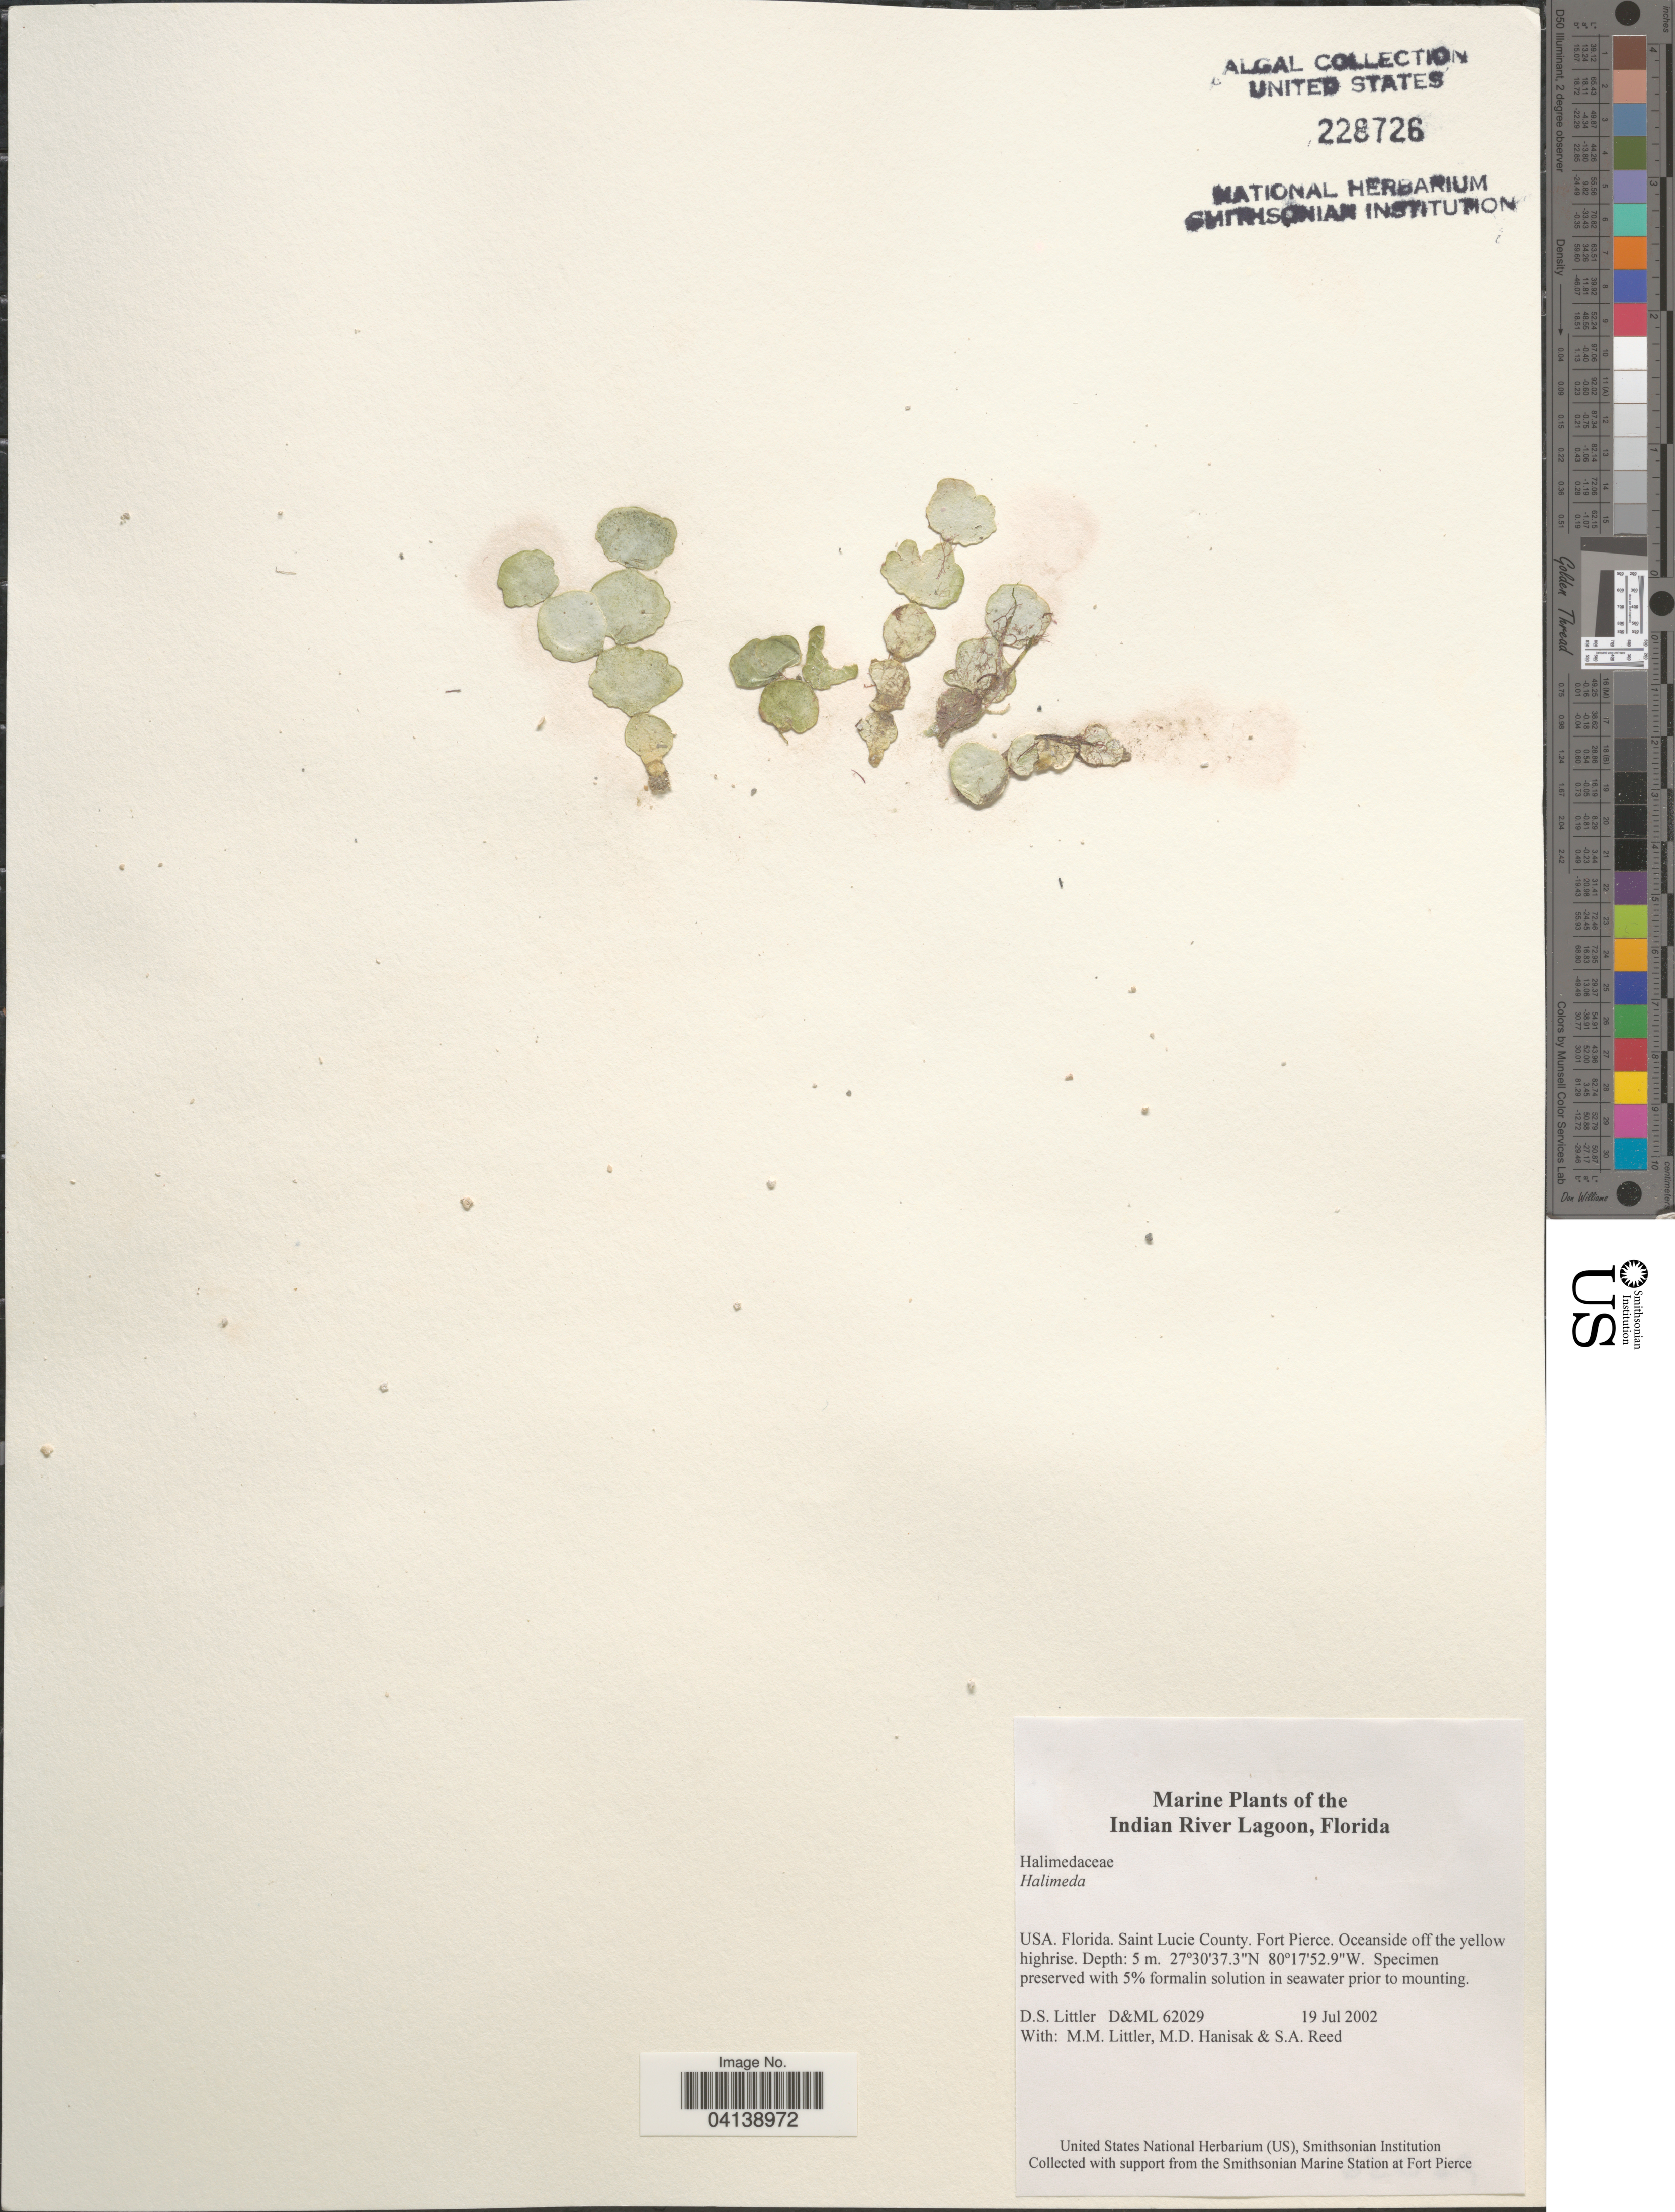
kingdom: Plantae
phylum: Chlorophyta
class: Ulvophyceae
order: Bryopsidales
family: Halimedaceae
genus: Halimeda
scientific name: Halimeda sp.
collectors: D. S. Littler, B. Brooks & C. Gasque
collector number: D&ML 62029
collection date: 2002-07-19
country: United States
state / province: Florida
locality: Indian River Lagoon. Saint Lucie County. Fort Pierce.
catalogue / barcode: US 228753